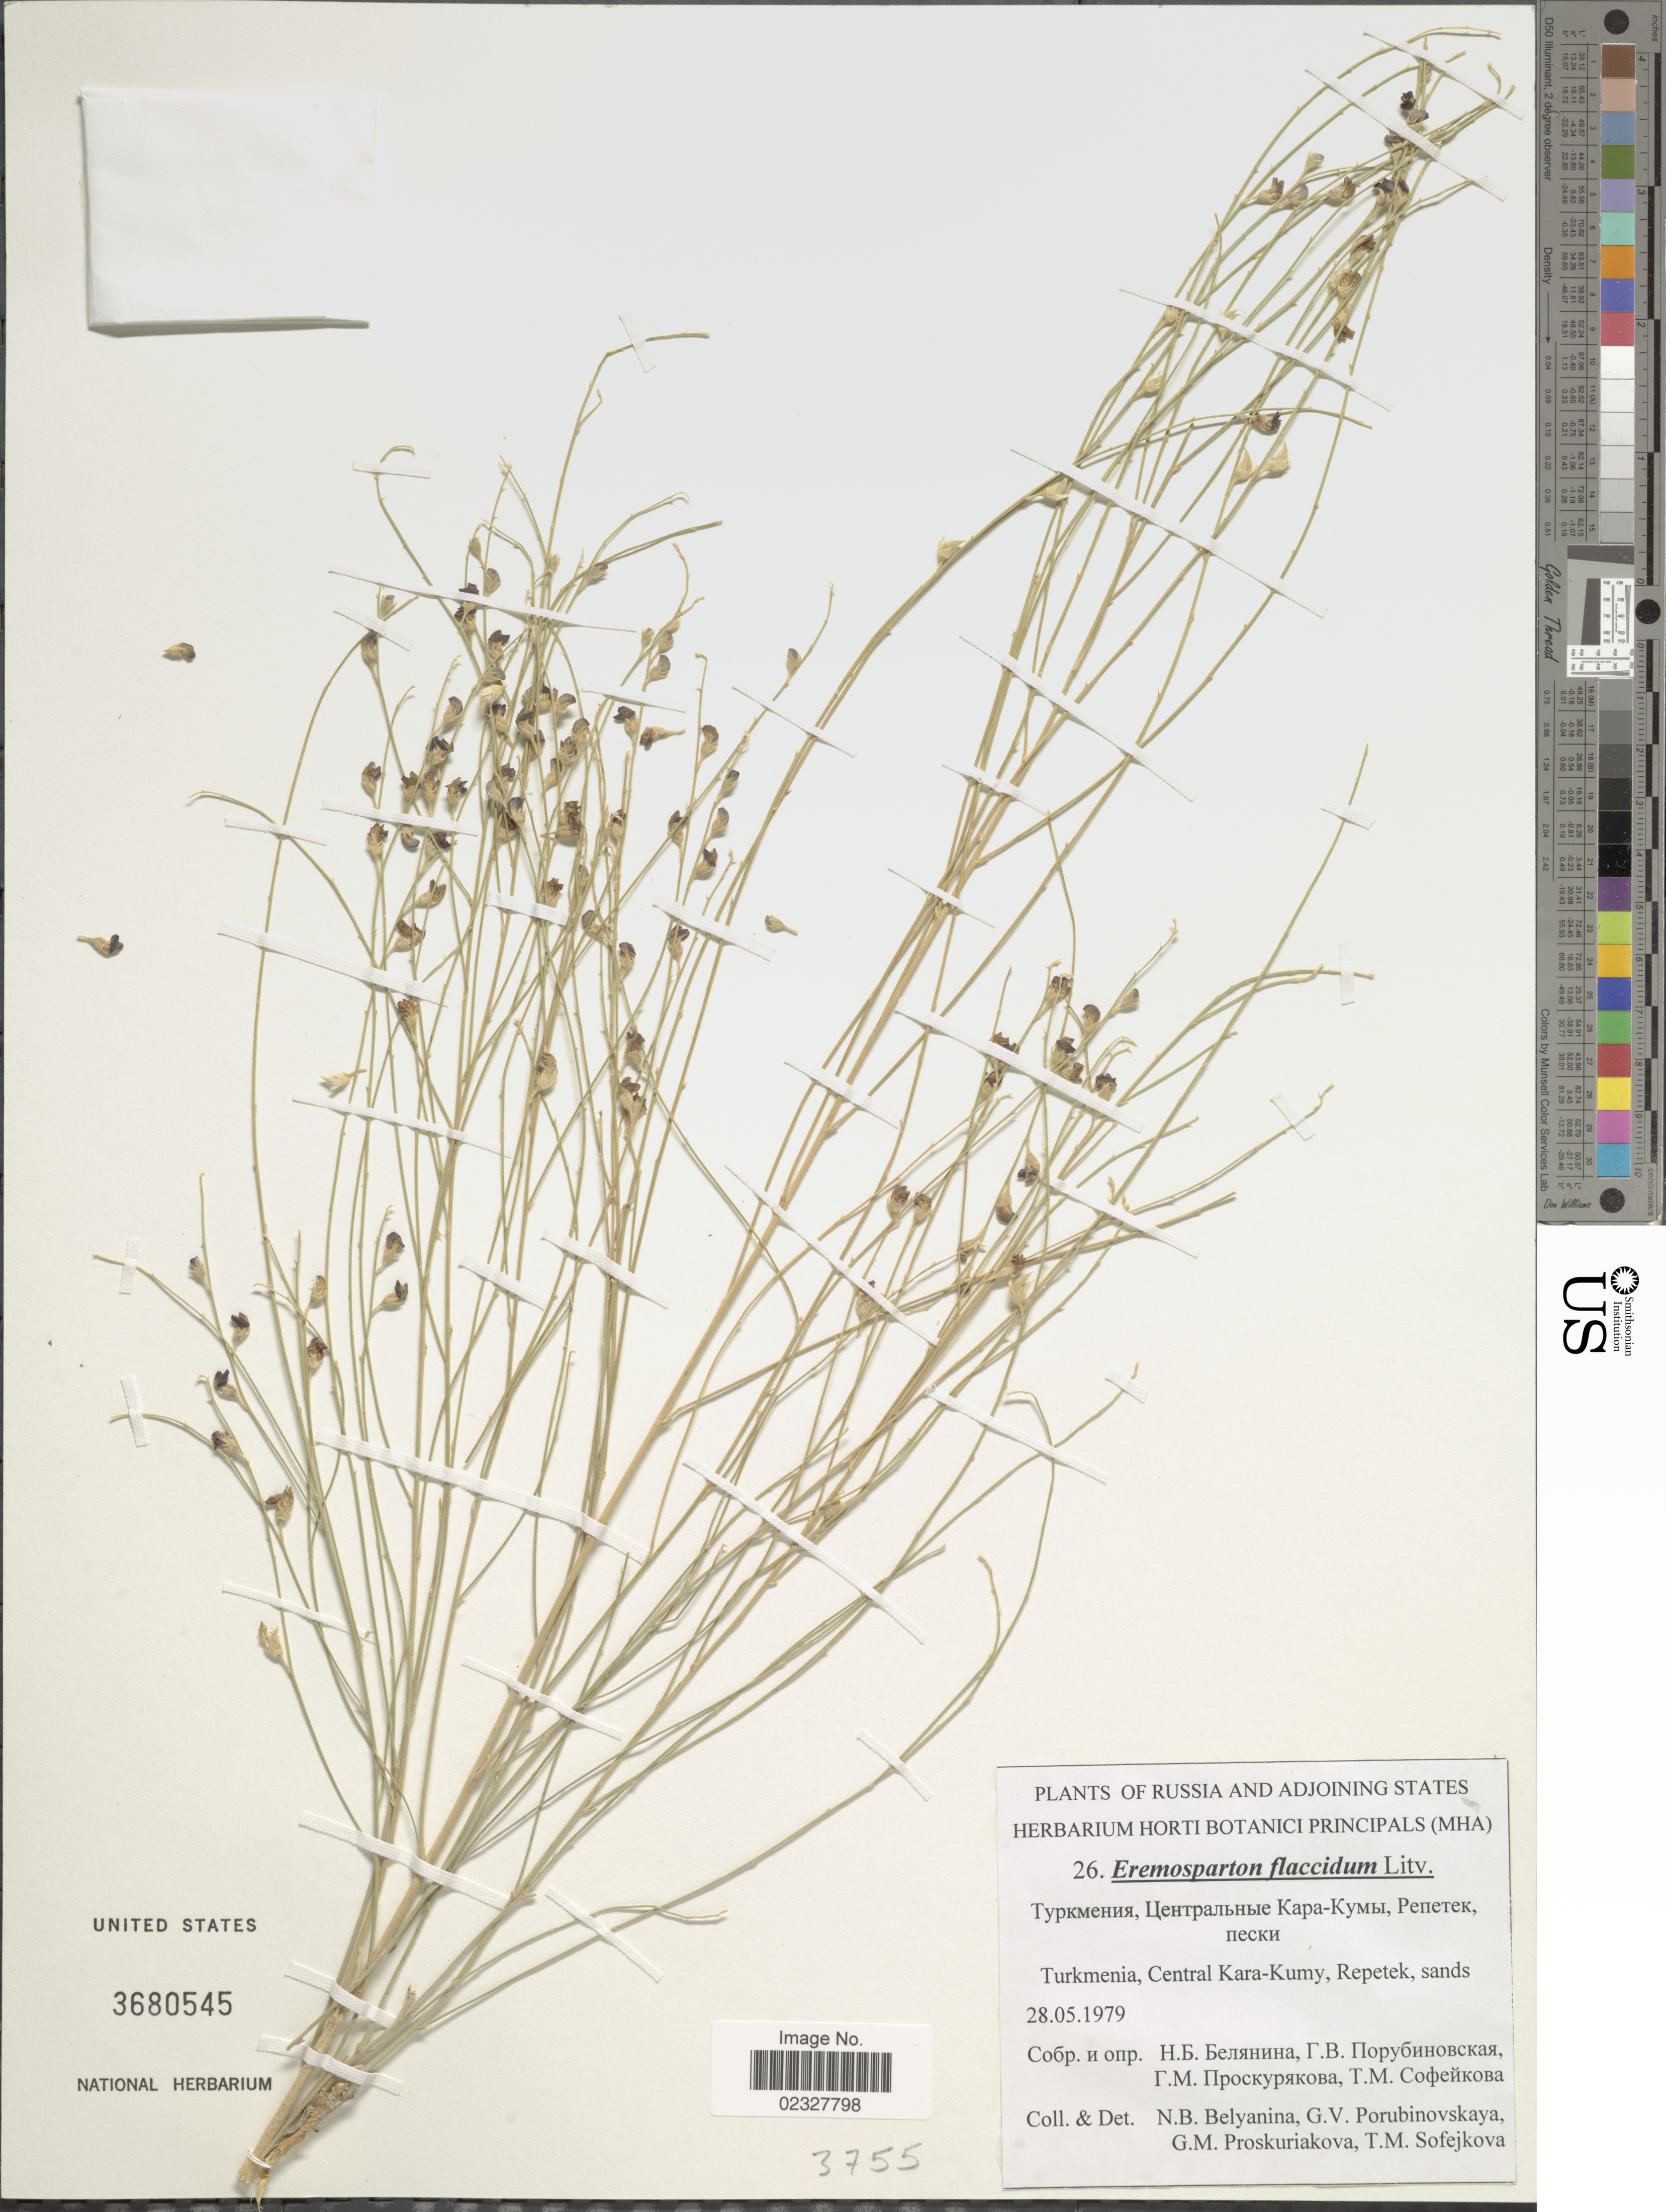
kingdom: Plantae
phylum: Tracheophyta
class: Magnoliopsida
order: Fabales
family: Fabaceae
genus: Eremosparton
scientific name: Eremosparton flaccidum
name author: Litv.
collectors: N. Belianina, G. Porubinovskaya, G. Proskariakova & T. Sofejkova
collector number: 26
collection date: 1979-05-28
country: Turkmenistan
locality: Russia and Adjoining States, Turkmenia, Central Kara-Kuny, Repetek.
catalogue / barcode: US 3680545